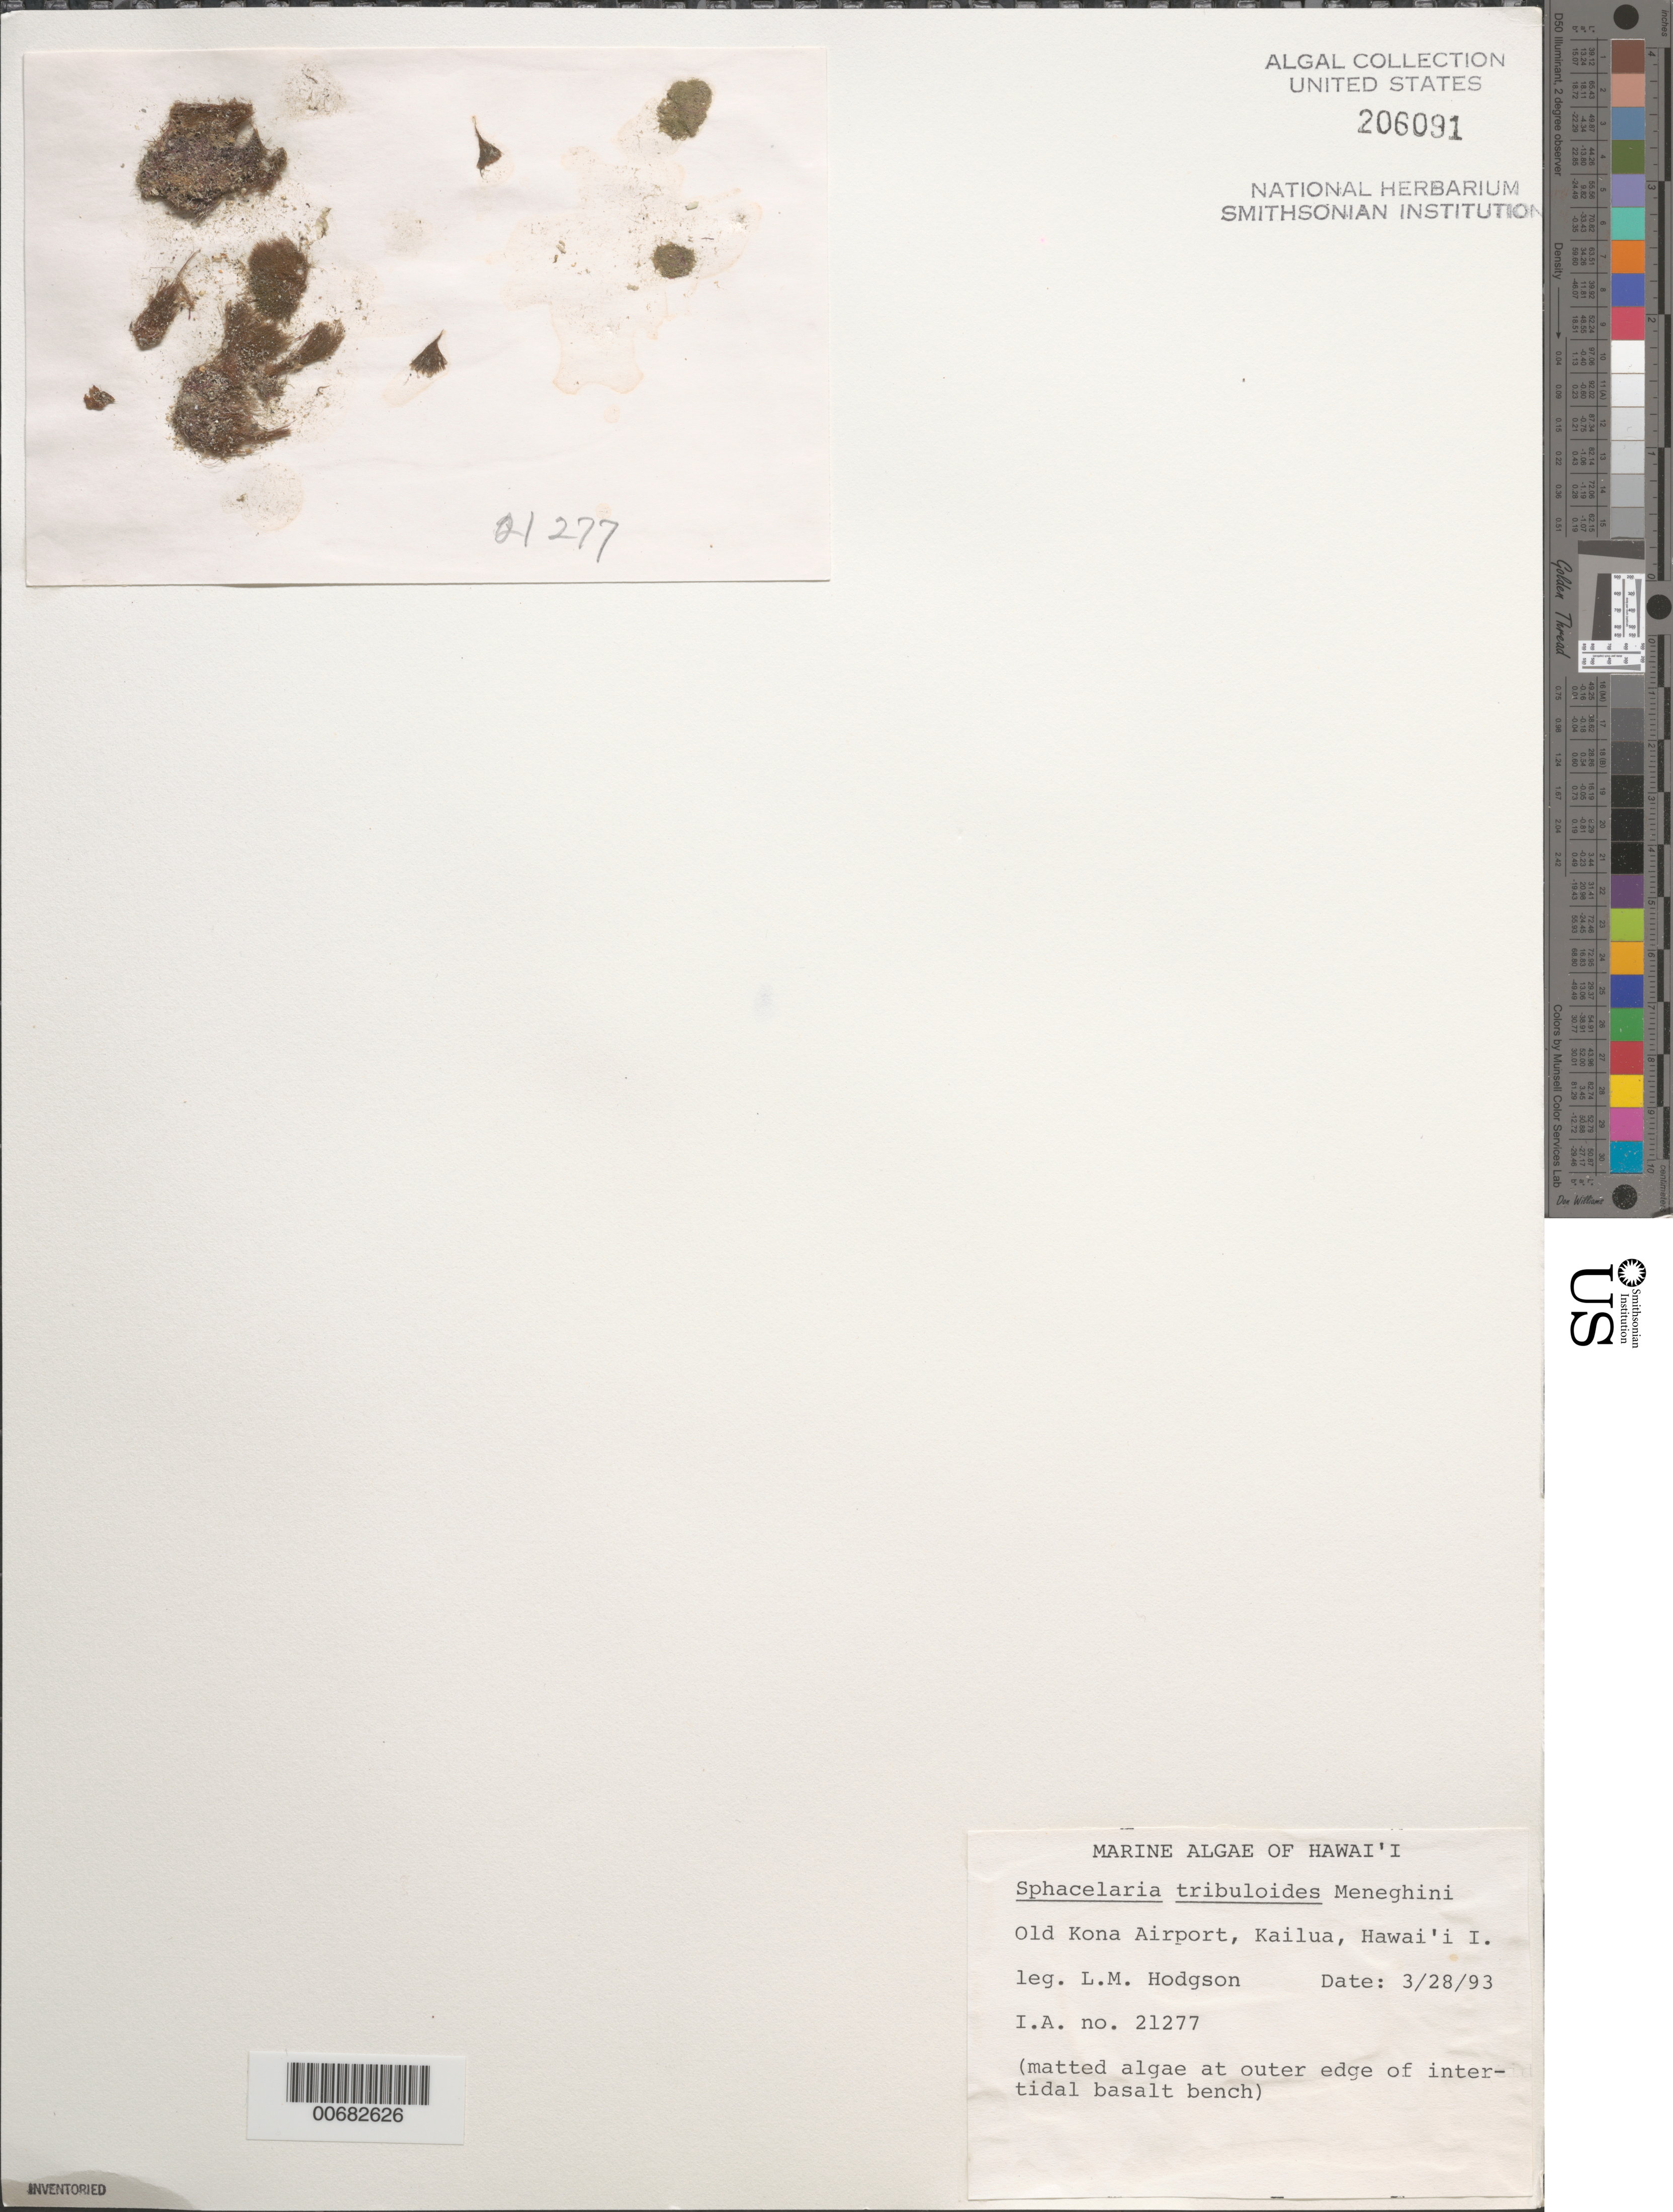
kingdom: Chromista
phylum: Ochrophyta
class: Phaeophyceae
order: Sphacelariales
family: Sphacelariaceae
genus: Sphacelaria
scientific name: Sphacelaria tribuloides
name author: Menegh.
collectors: L. M. Hodgson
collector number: IAA 21277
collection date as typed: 28 Mar 1993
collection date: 1993-03-28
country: United States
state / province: Hawaii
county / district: Hawaii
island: Hawaii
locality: Old Kona Airport, Kailua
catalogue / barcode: US 206091